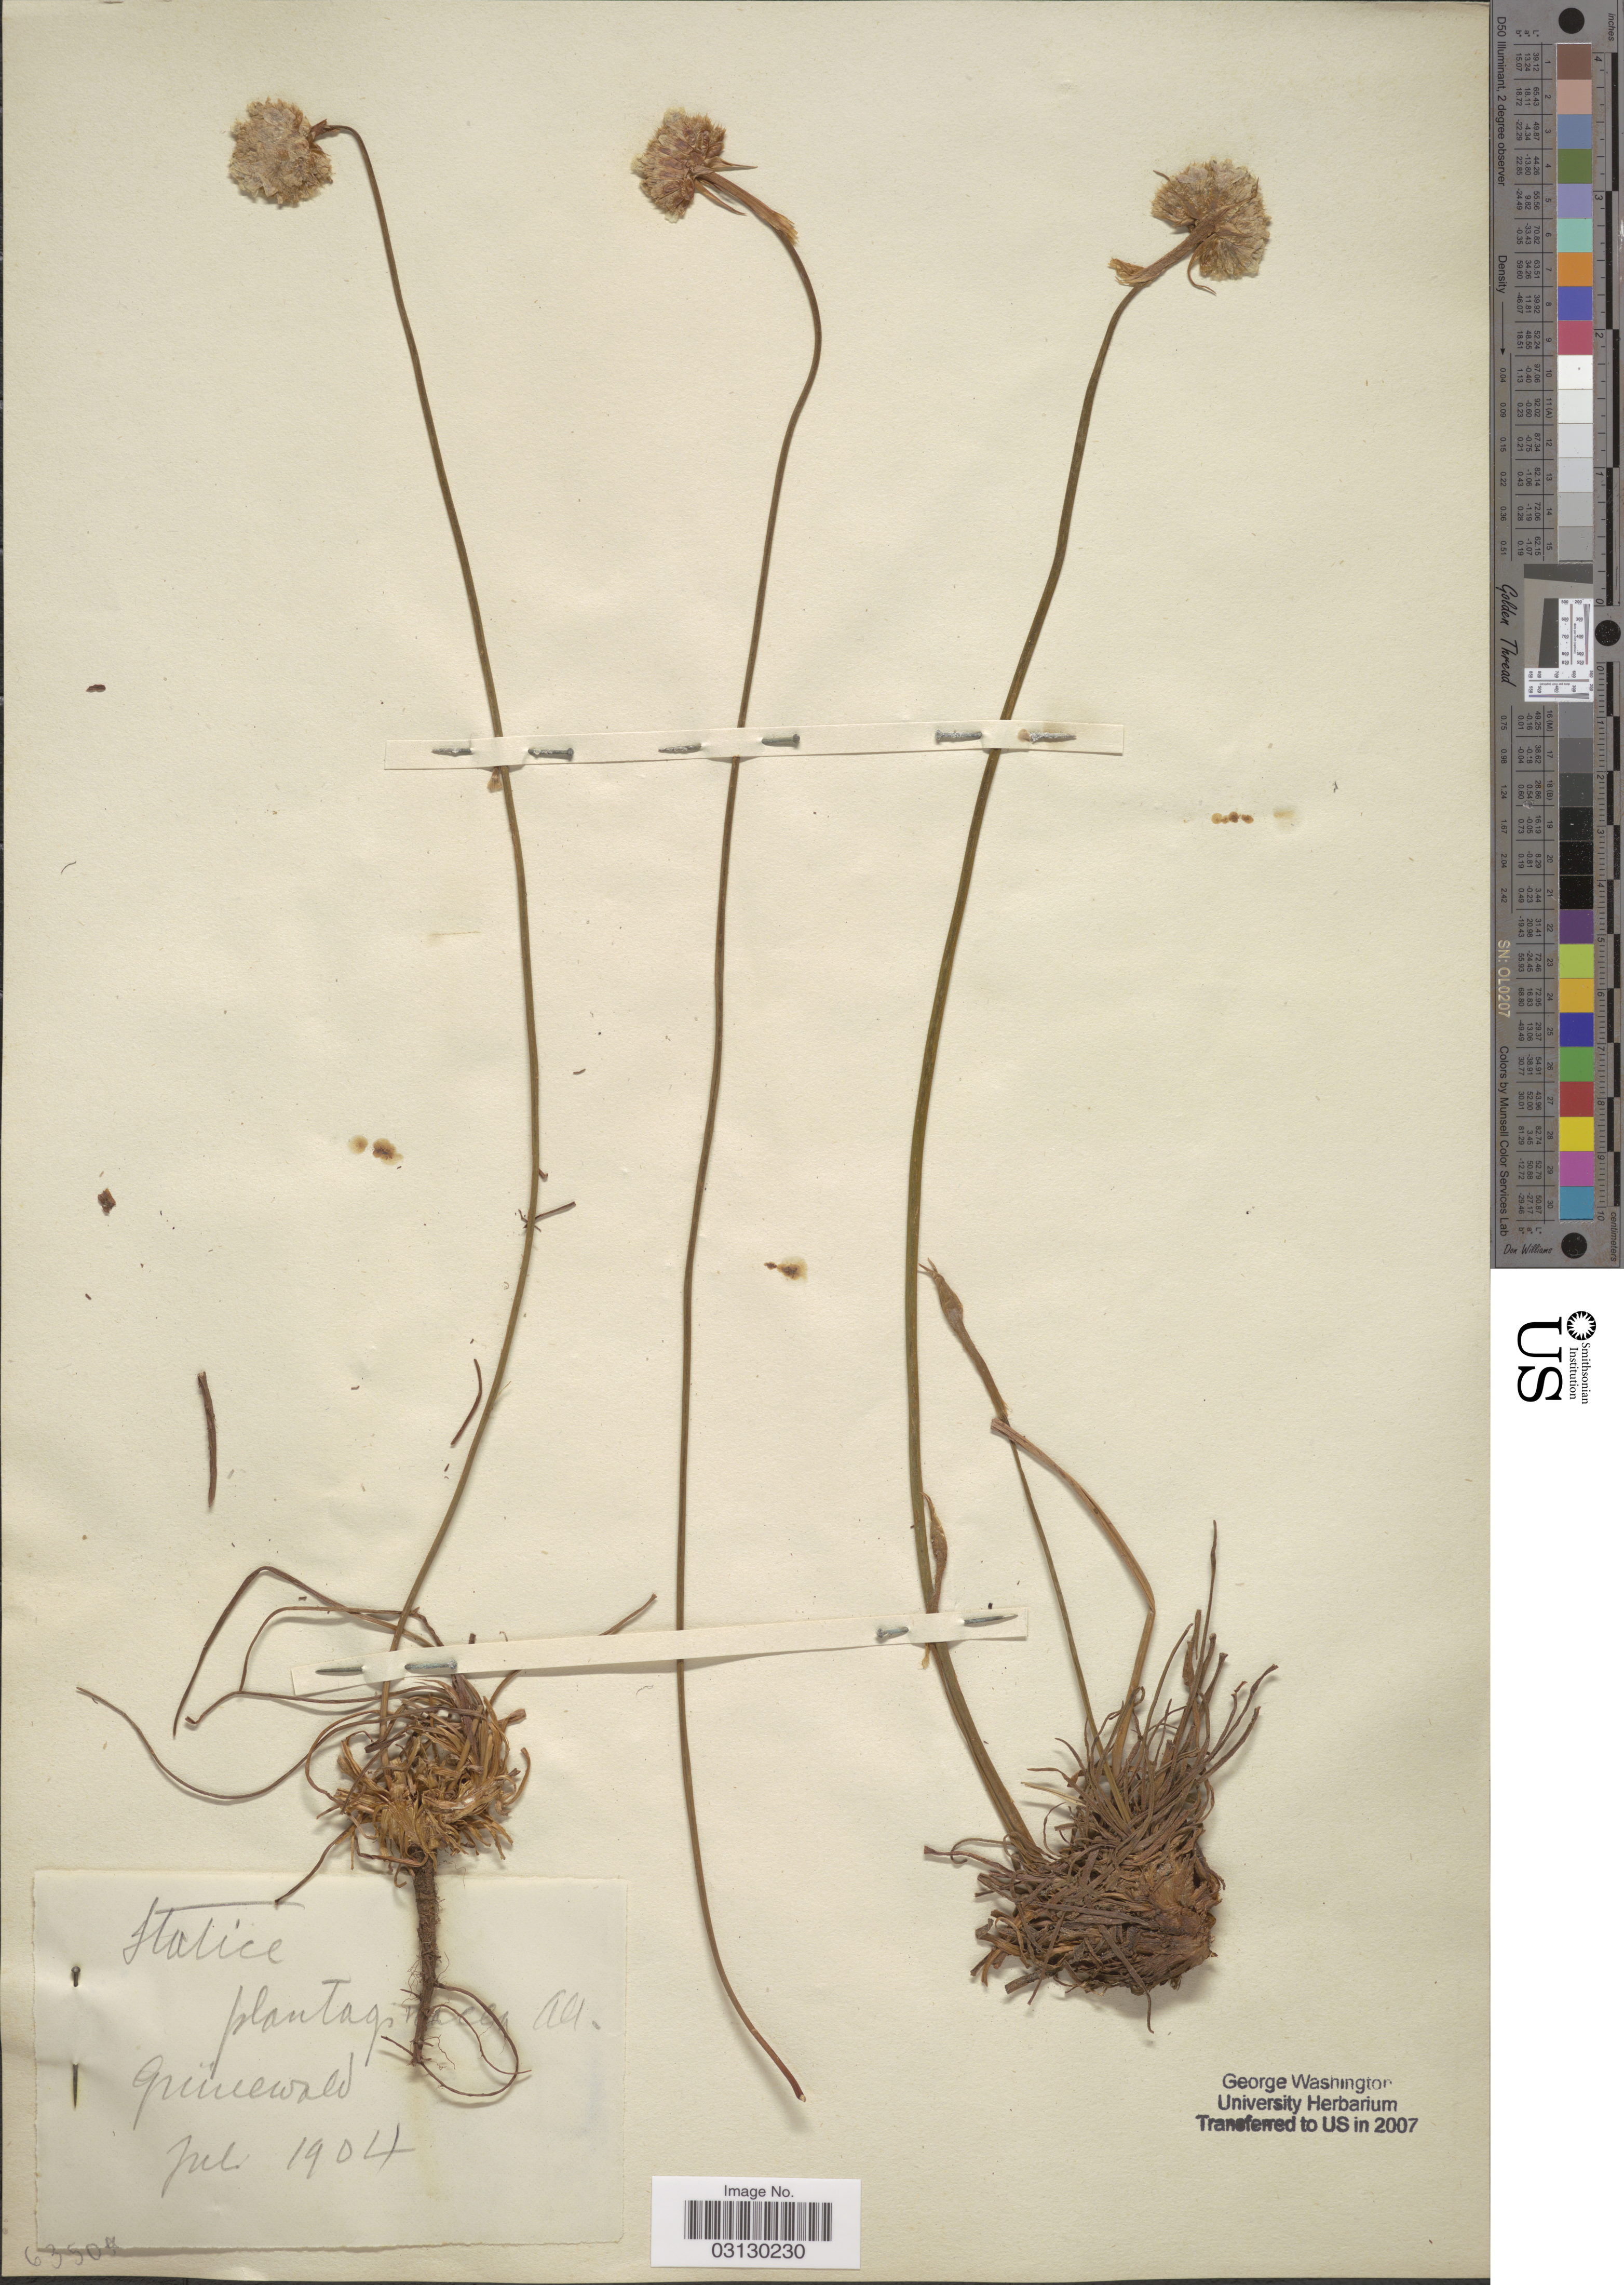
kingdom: Plantae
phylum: Tracheophyta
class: Magnoliopsida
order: Caryophyllales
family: Plumbaginaceae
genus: Armeria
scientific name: Armeria arenaria subsp. arenaria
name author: (Pers.) F. Dietr.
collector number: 6350A*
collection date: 1904-07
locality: Grünewald.